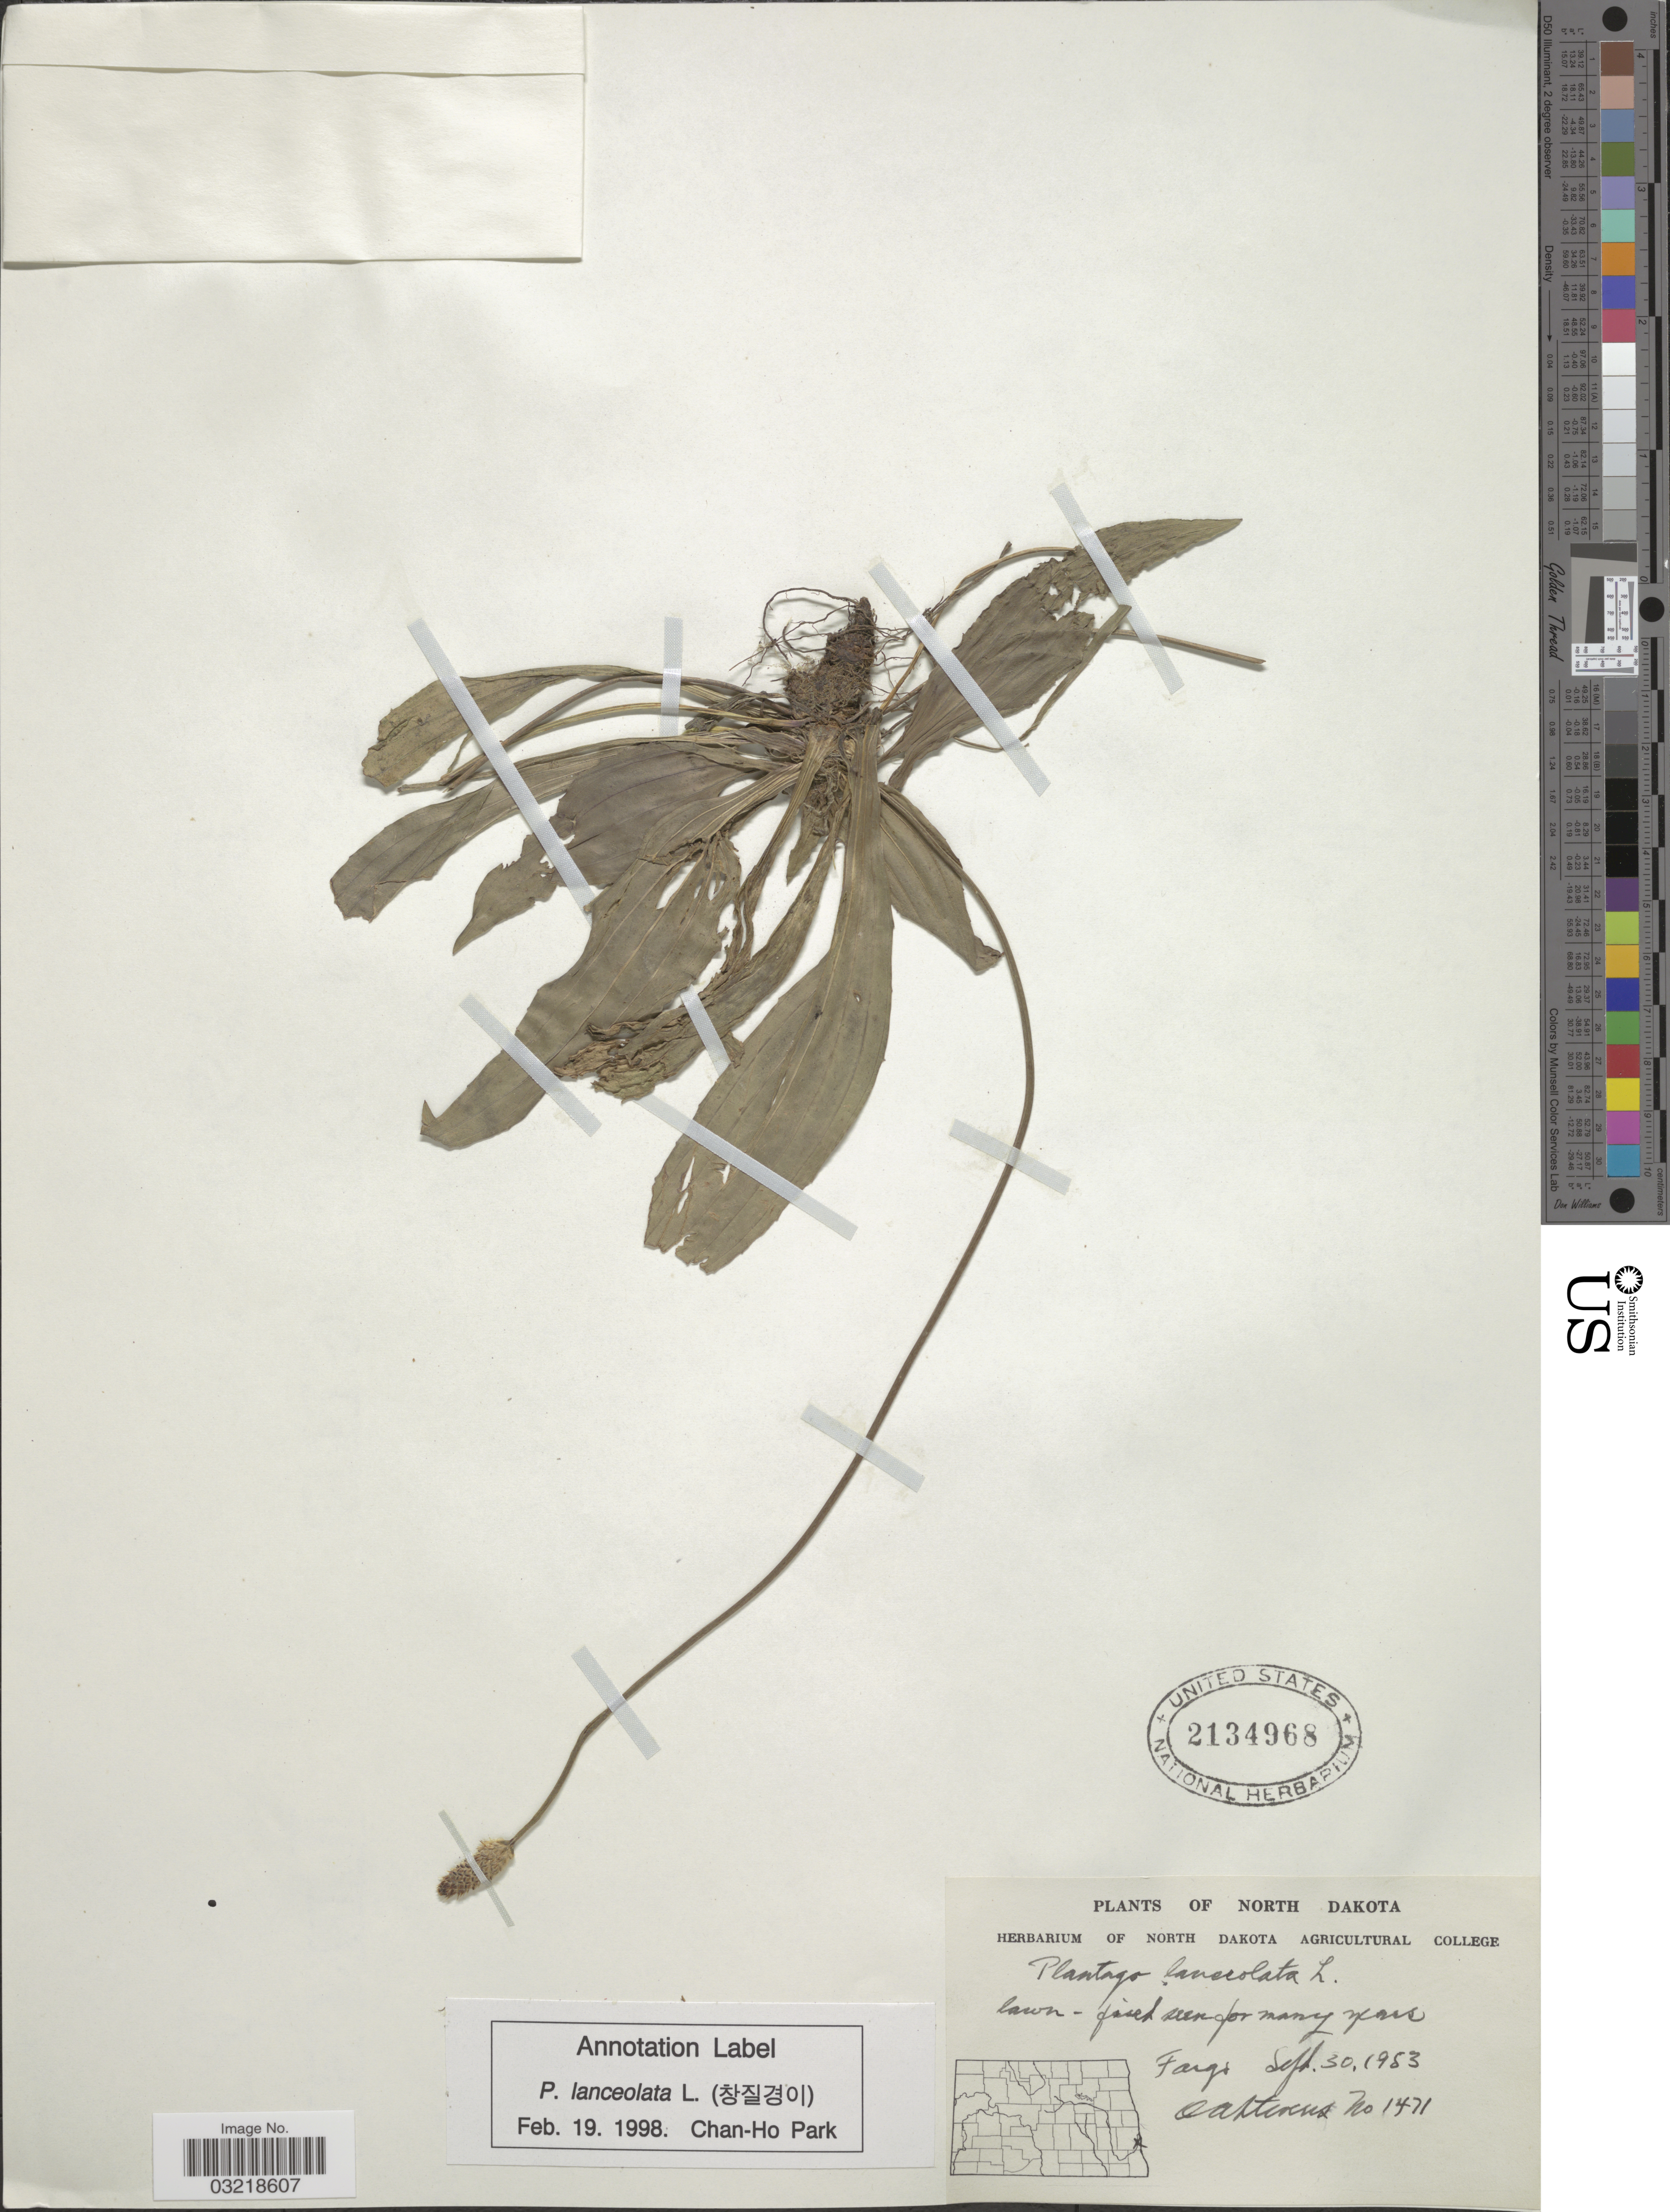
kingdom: Plantae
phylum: Tracheophyta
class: Magnoliopsida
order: Lamiales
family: Plantaginaceae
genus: Plantago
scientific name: Plantago lanceolata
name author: L.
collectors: O. A. Stevens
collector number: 1471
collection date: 1953-09-30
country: United States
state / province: North Dakota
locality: Fargo.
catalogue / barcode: US 2134968